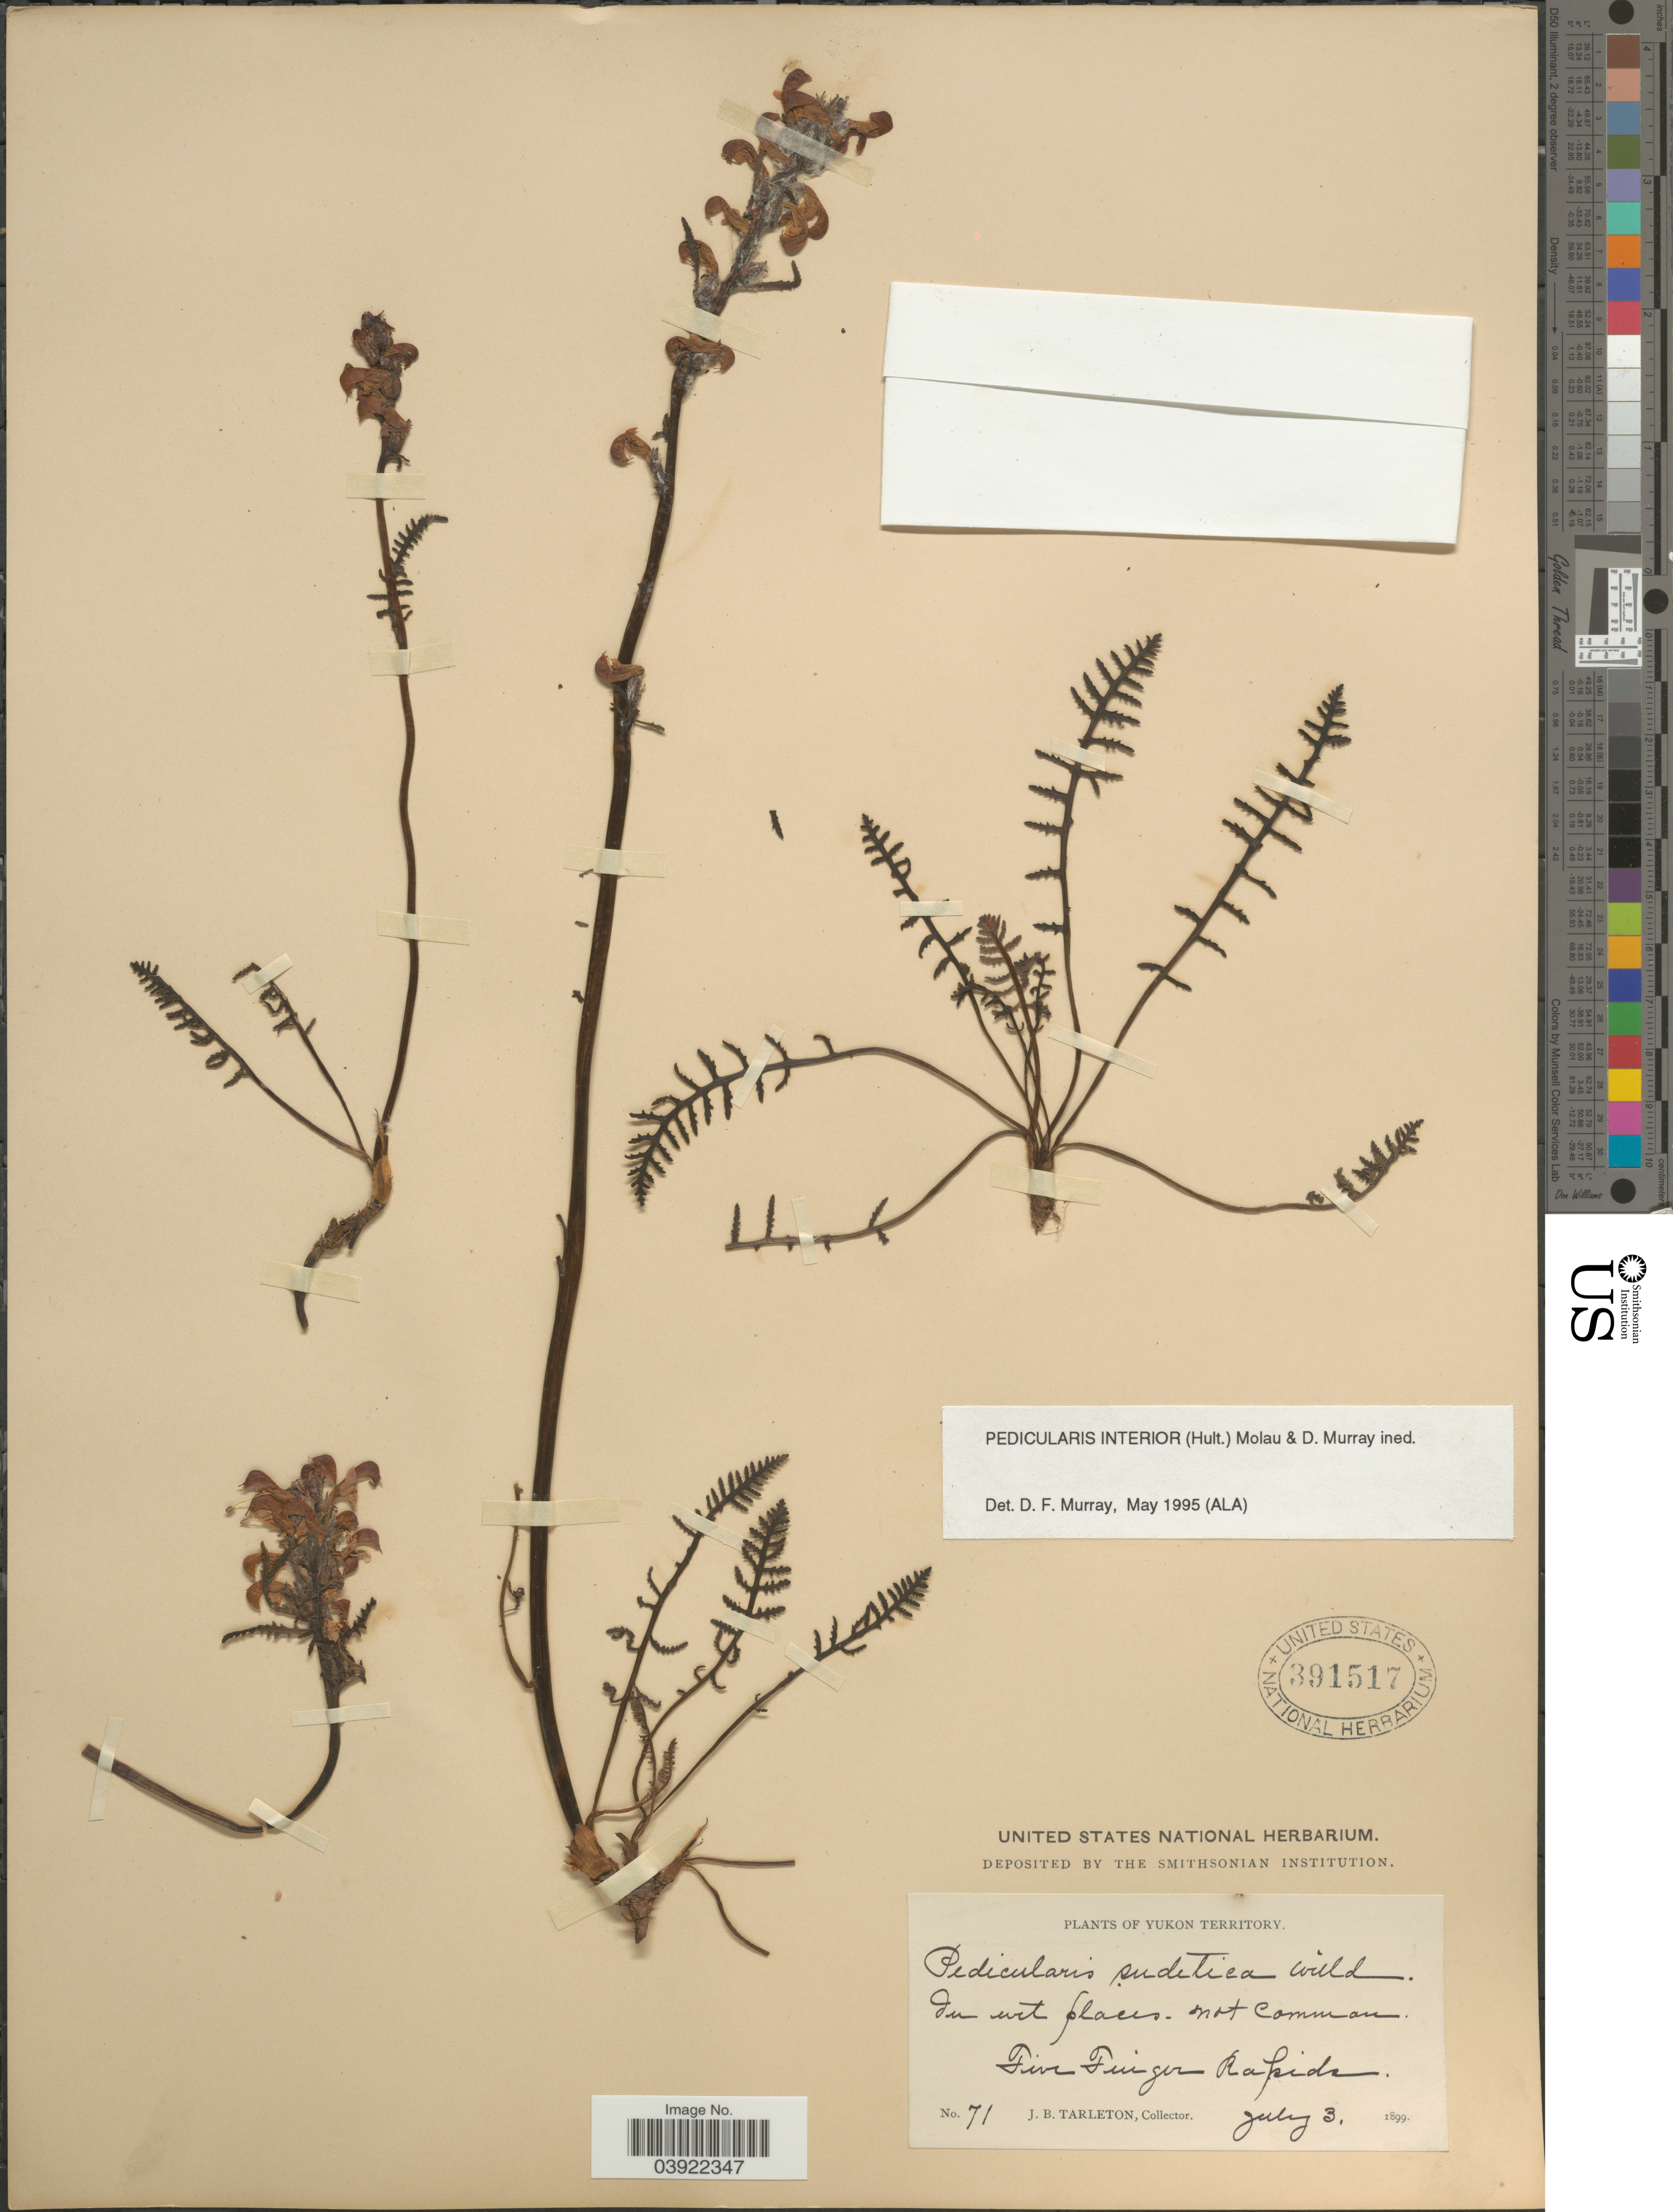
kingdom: Plantae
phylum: Tracheophyta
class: Magnoliopsida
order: Lamiales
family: Orobanchaceae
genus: Pedicularis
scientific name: Pedicularis interior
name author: (Hultén) Molau & D.F. Murray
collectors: J. Tarleton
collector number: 71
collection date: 1899-07-03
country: Canada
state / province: Yukon Territory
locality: Five Finger Rapids.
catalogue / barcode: US 391517